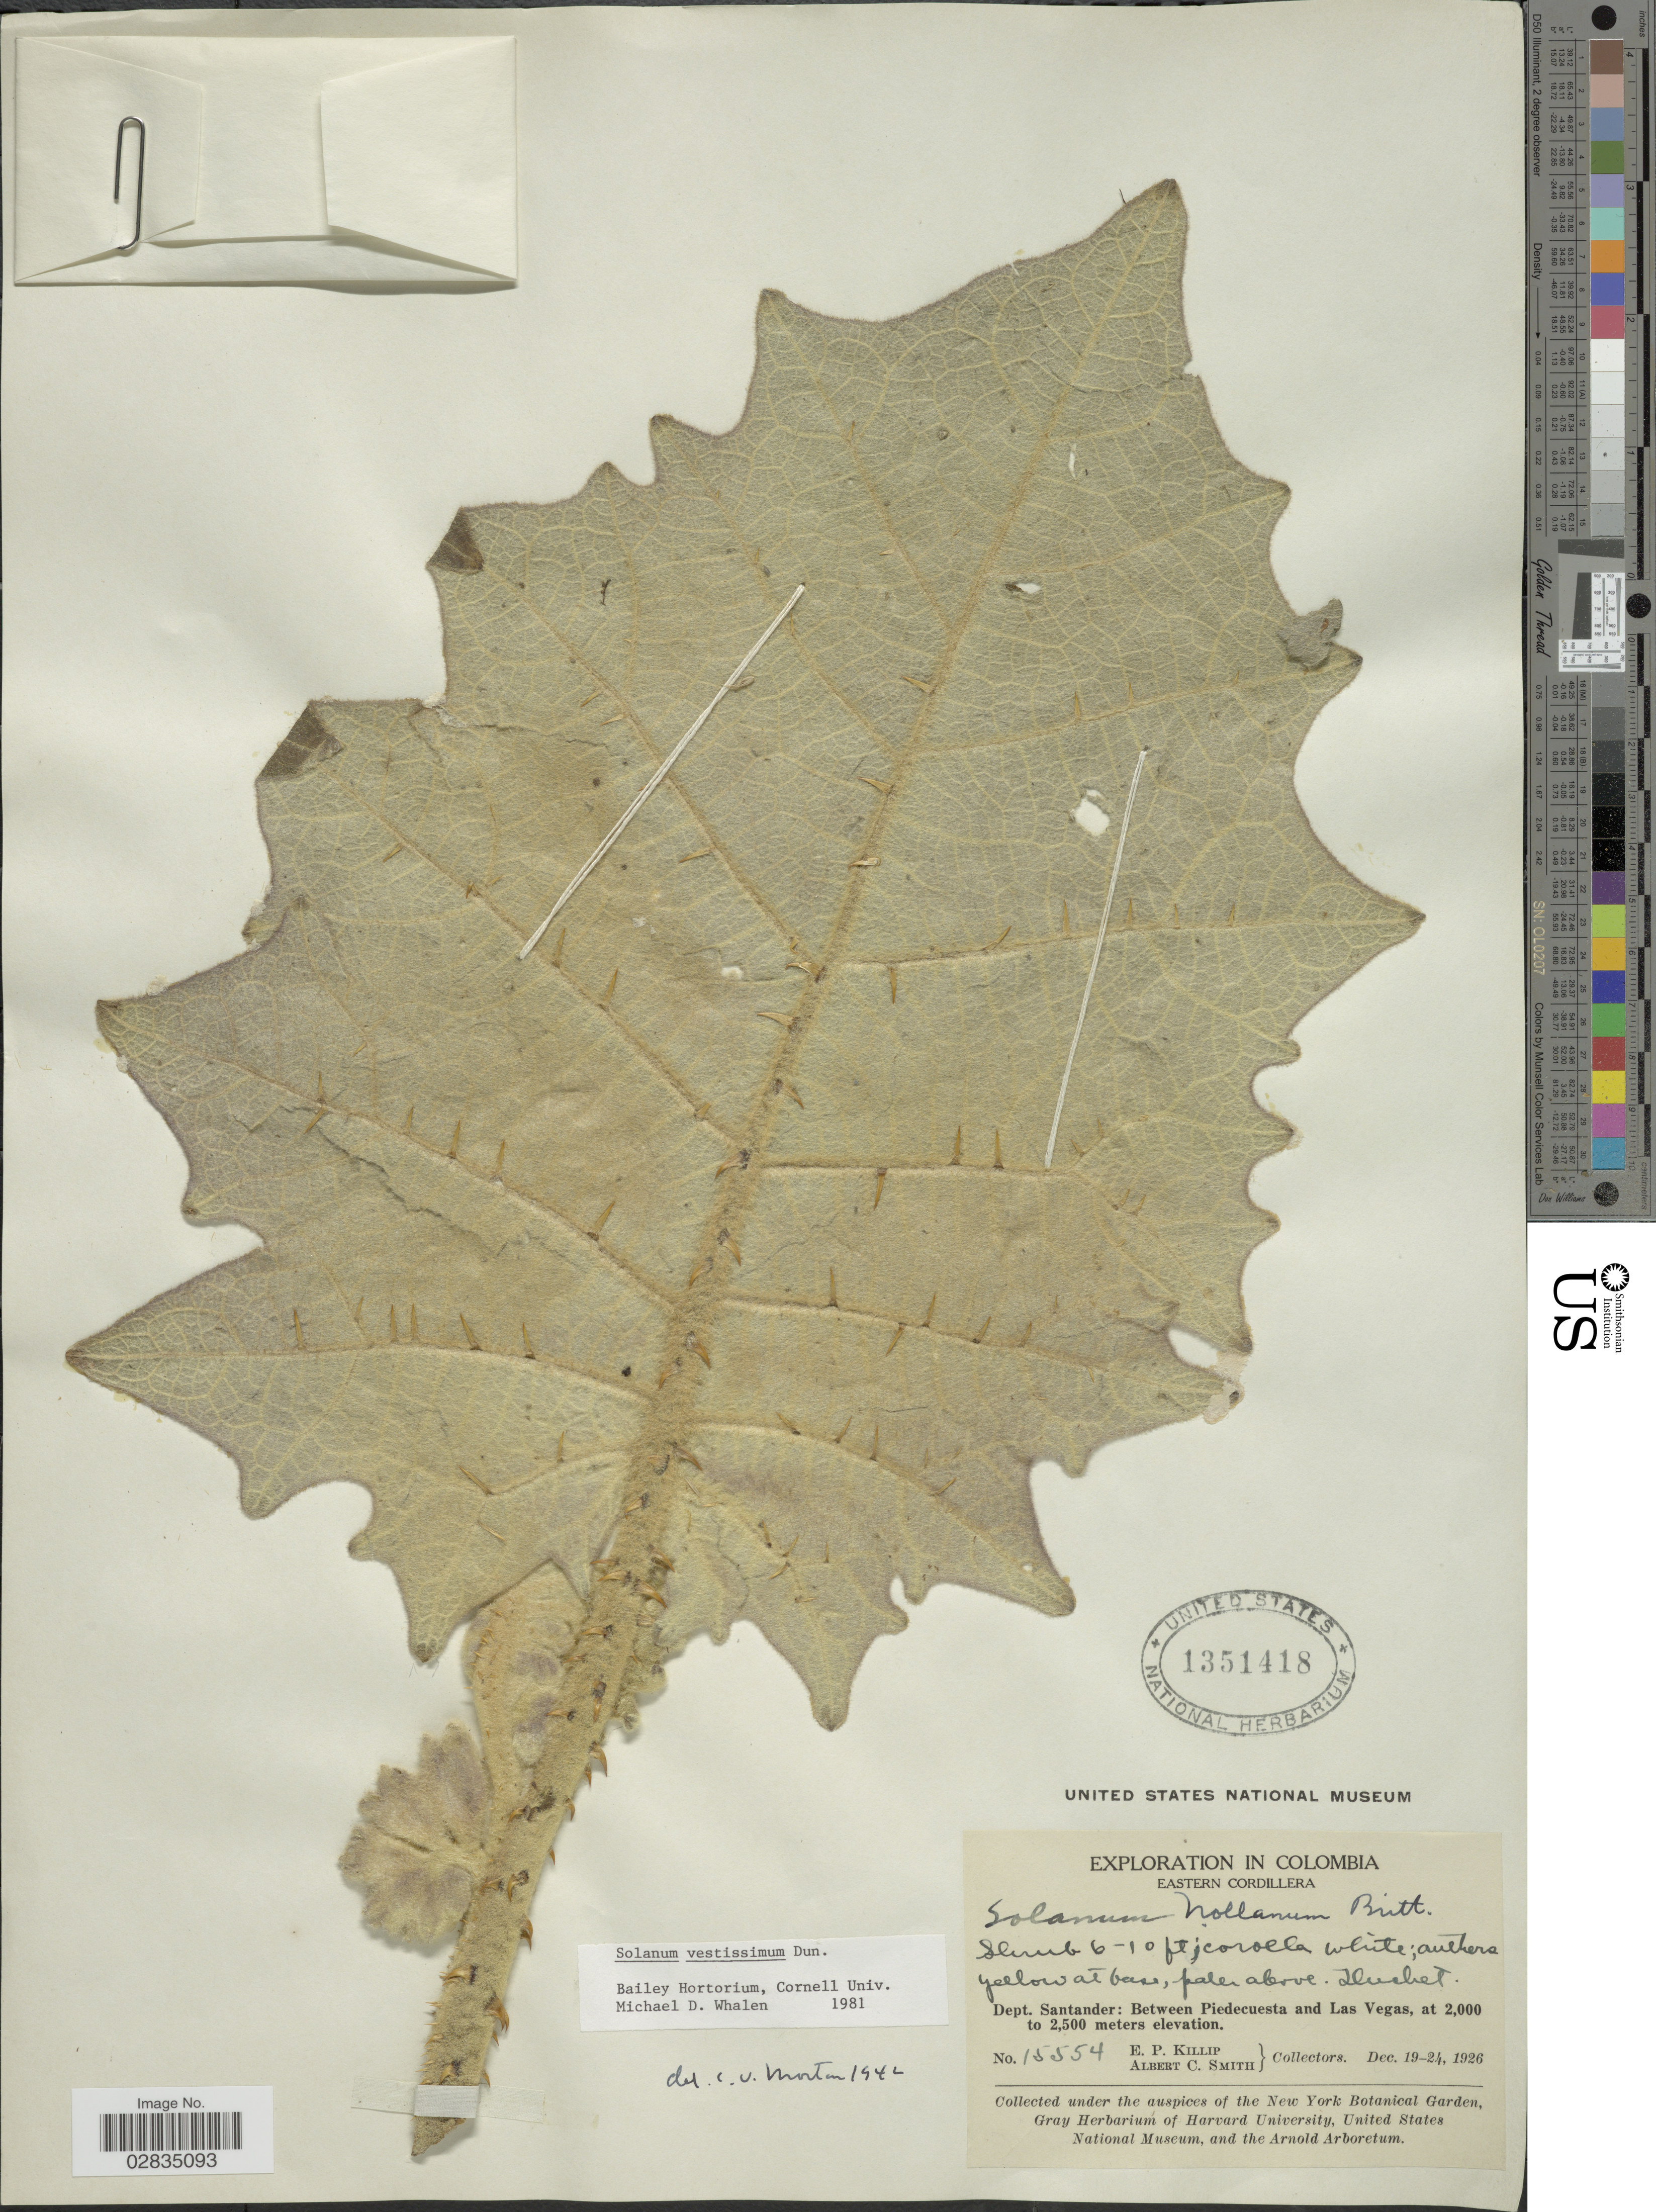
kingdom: Plantae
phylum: Tracheophyta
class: Magnoliopsida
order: Solanales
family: Solanaceae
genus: Solanum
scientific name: Solanum vestissimum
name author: Dunal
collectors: E. P. Killip & A. C. Smith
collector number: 15554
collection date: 1926-12-19/1926-12-24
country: Colombia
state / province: Santander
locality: Eastern Cordillera, Dept. Santander: Between Piedecuesta and Las Vegas.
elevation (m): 2000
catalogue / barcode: US 1351418